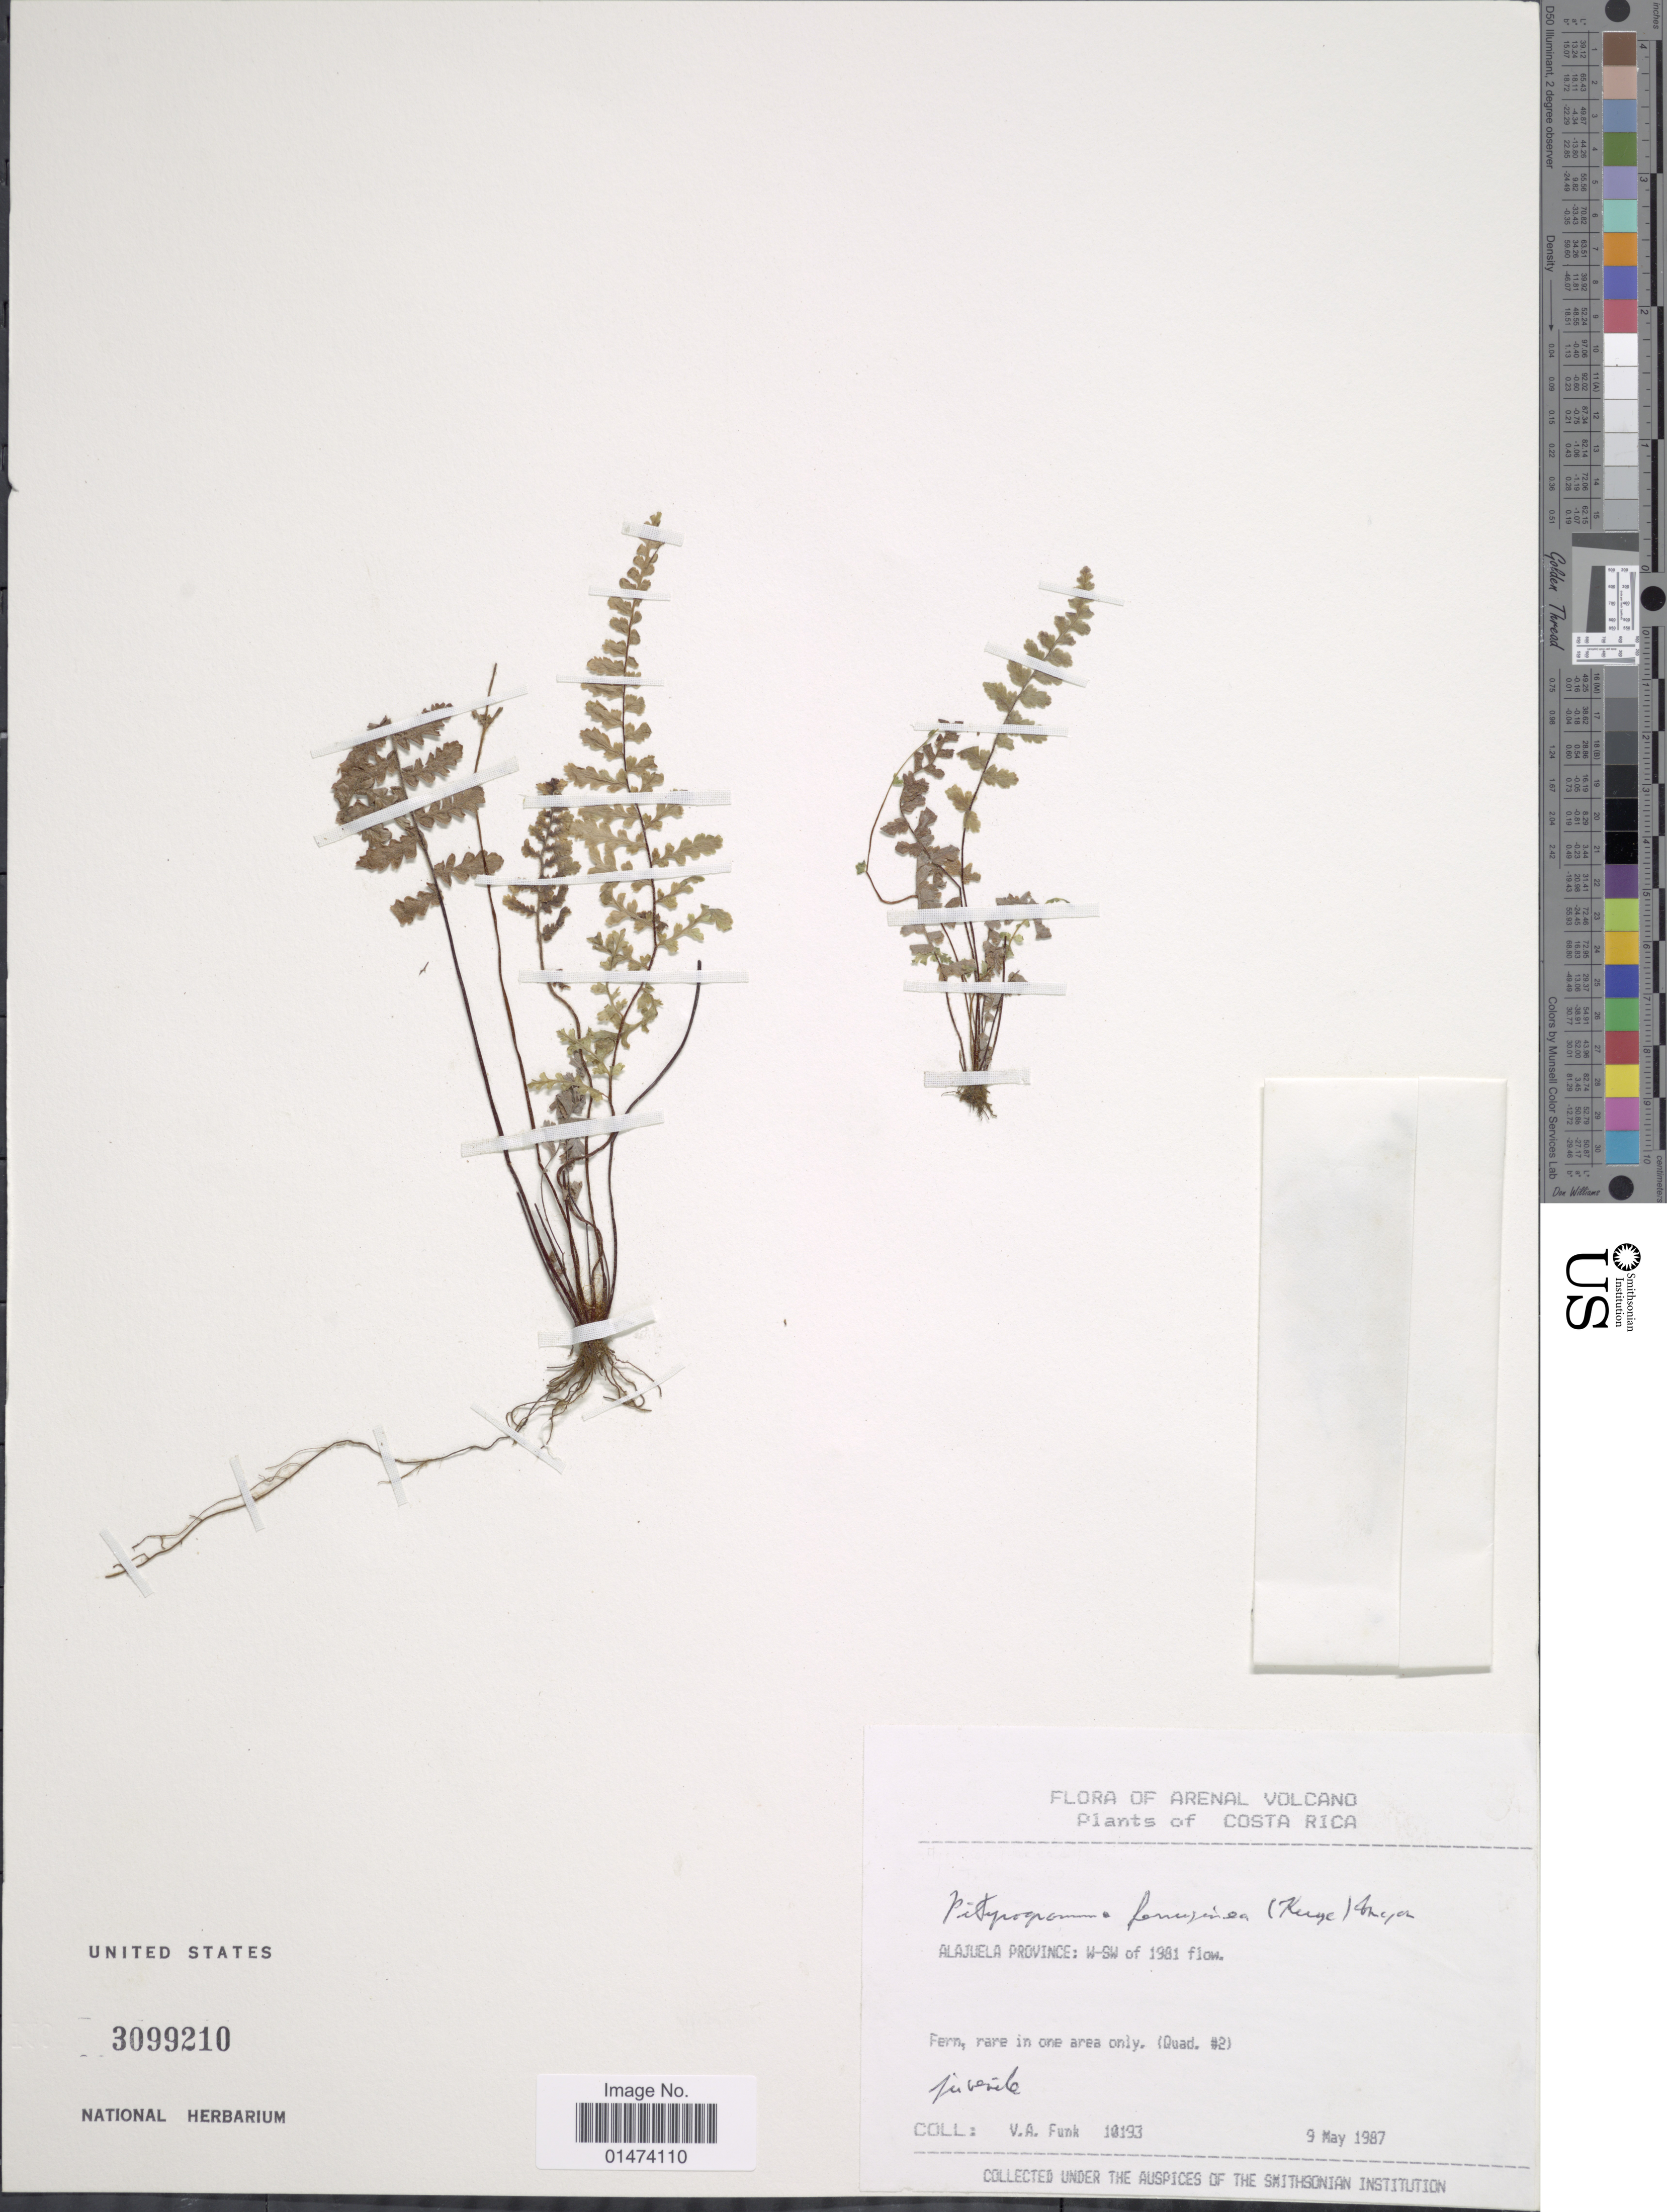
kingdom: Plantae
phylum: Tracheophyta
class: Polypodiopsida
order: Polypodiales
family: Pteridaceae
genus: Pityrogramma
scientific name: Pityrogramma ferruginea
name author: (Kunze) Maxon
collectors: V. Funk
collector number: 10193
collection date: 1987-05-09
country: Costa Rica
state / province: Alajuela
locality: Arenal Volcano, Costa Rica. Alajuela Province: W-SW of 1981 flow.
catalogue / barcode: US 3099210